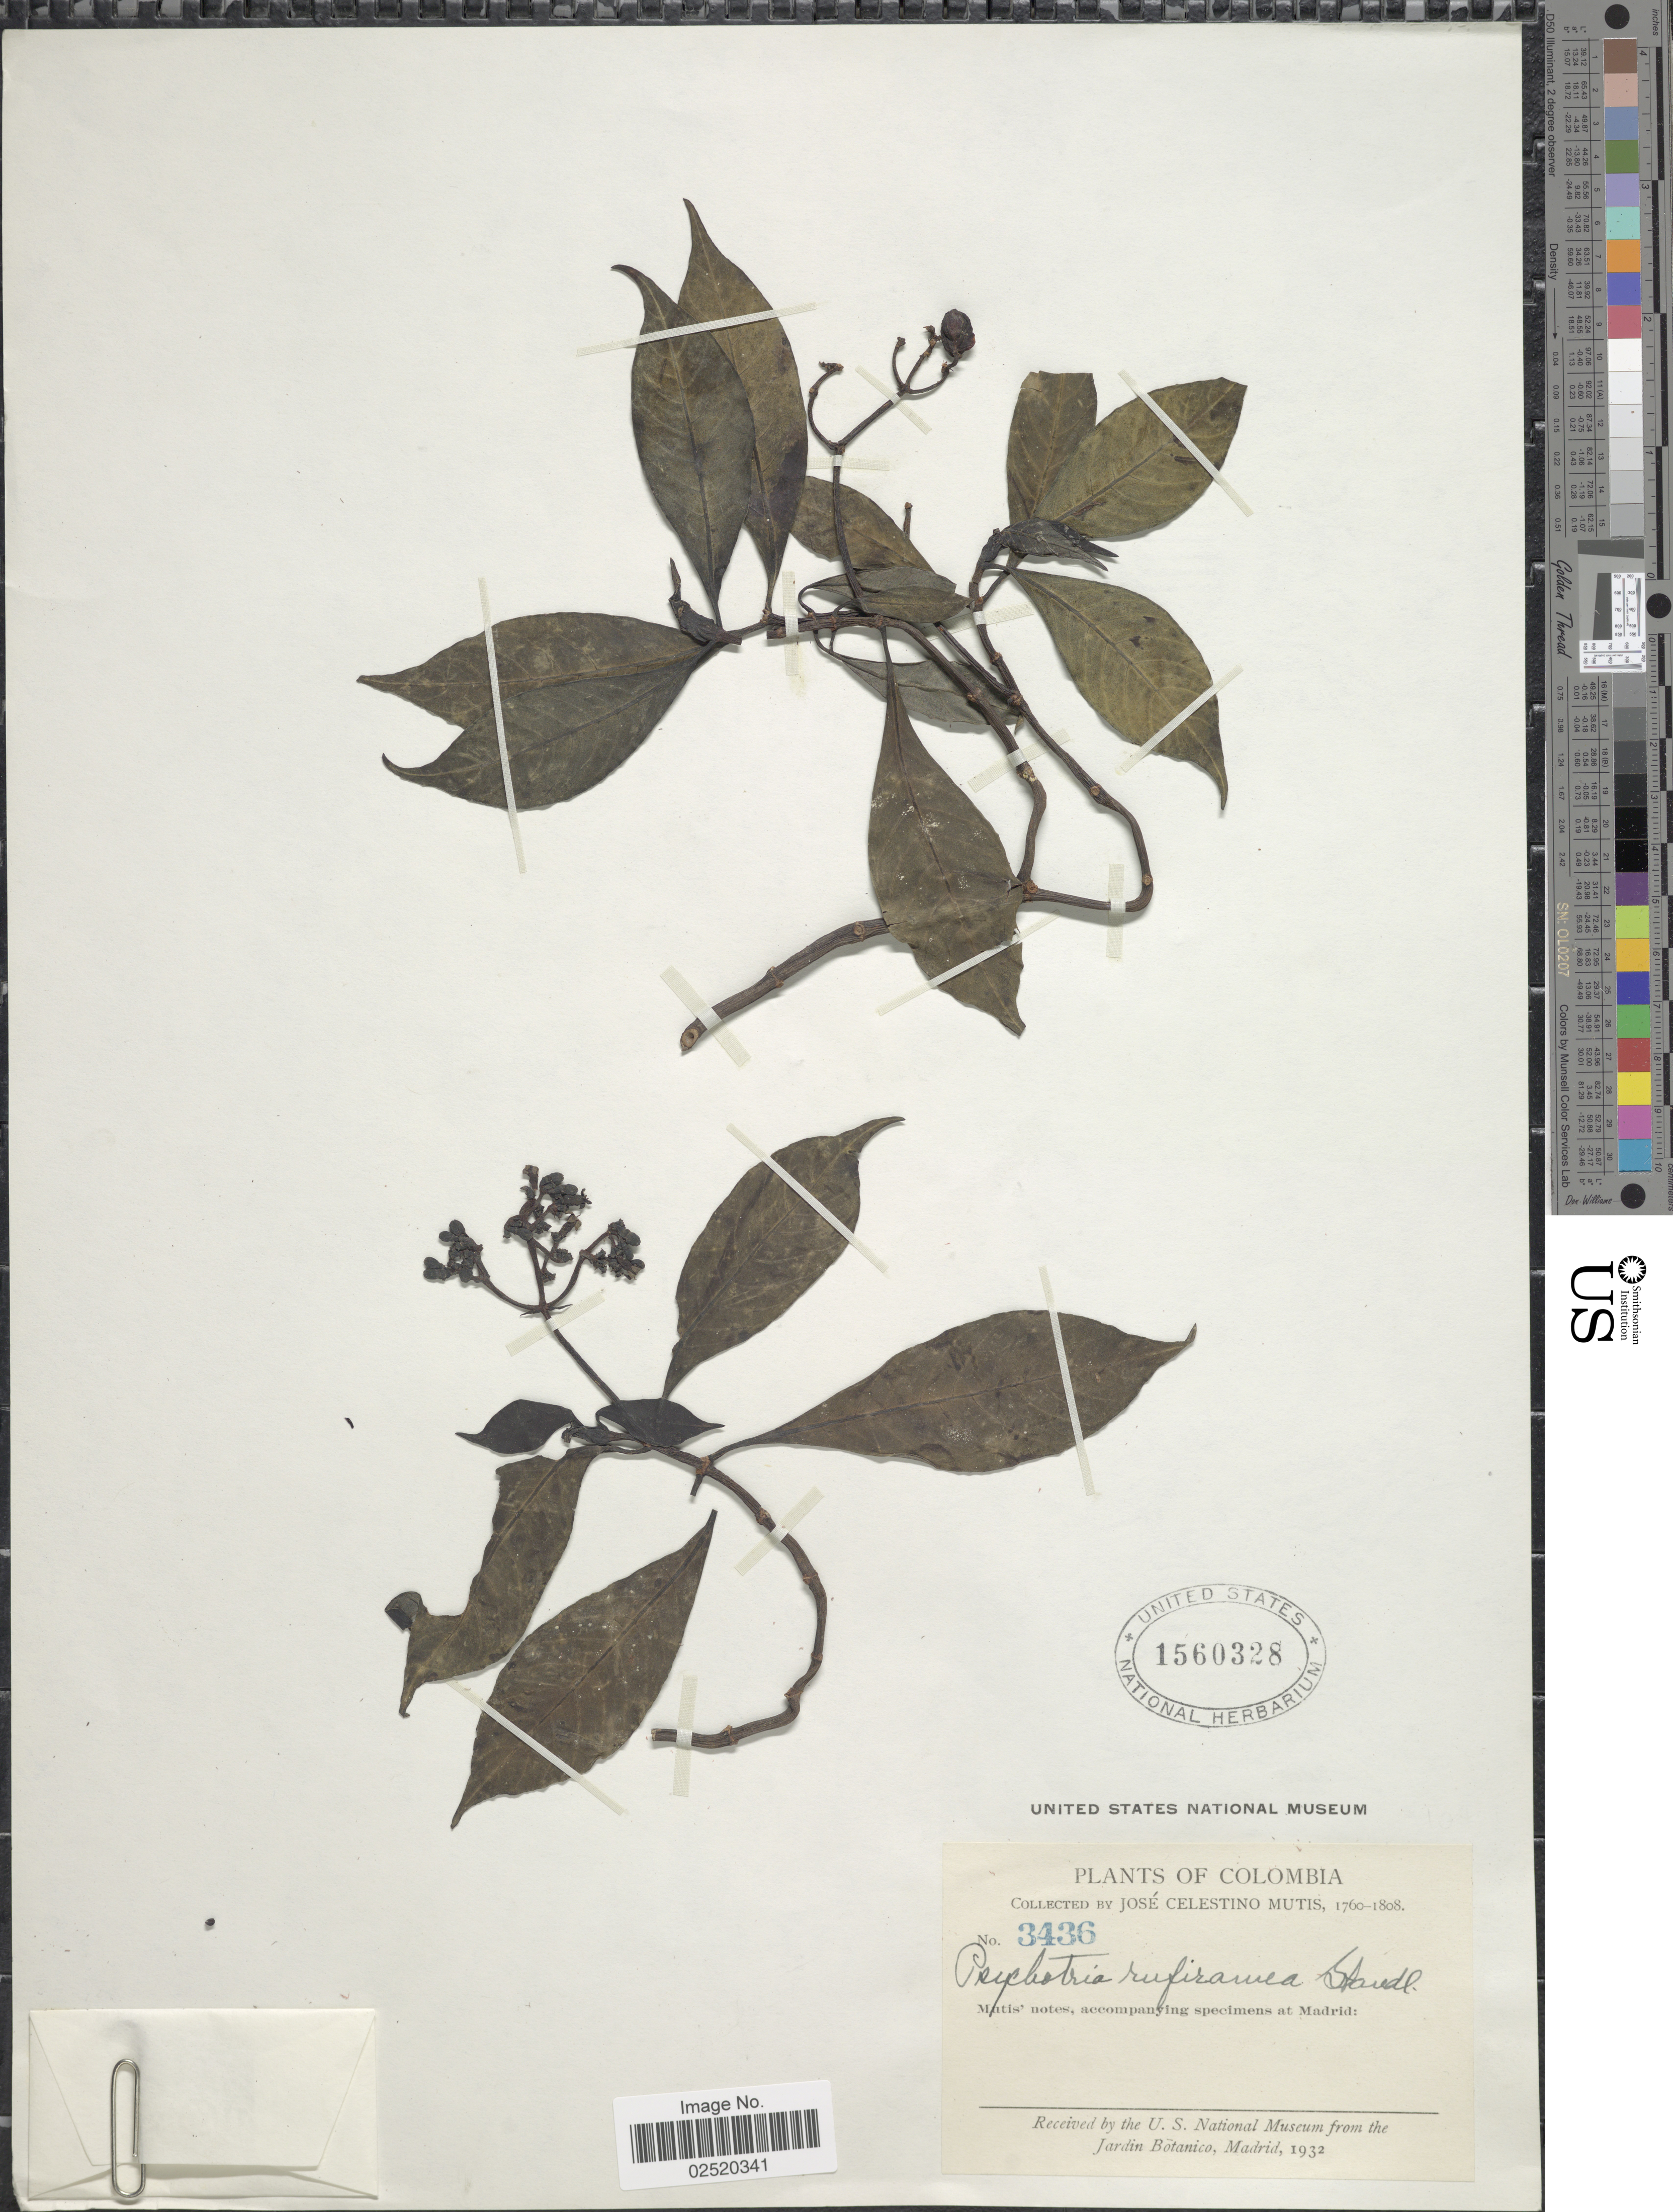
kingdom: Plantae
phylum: Tracheophyta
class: Magnoliopsida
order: Gentianales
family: Rubiaceae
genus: Psychotria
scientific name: Psychotria rufiramea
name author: Standl.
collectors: J. C. B. Mutis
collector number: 3436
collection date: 1760/1808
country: Colombia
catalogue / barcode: US 1560328